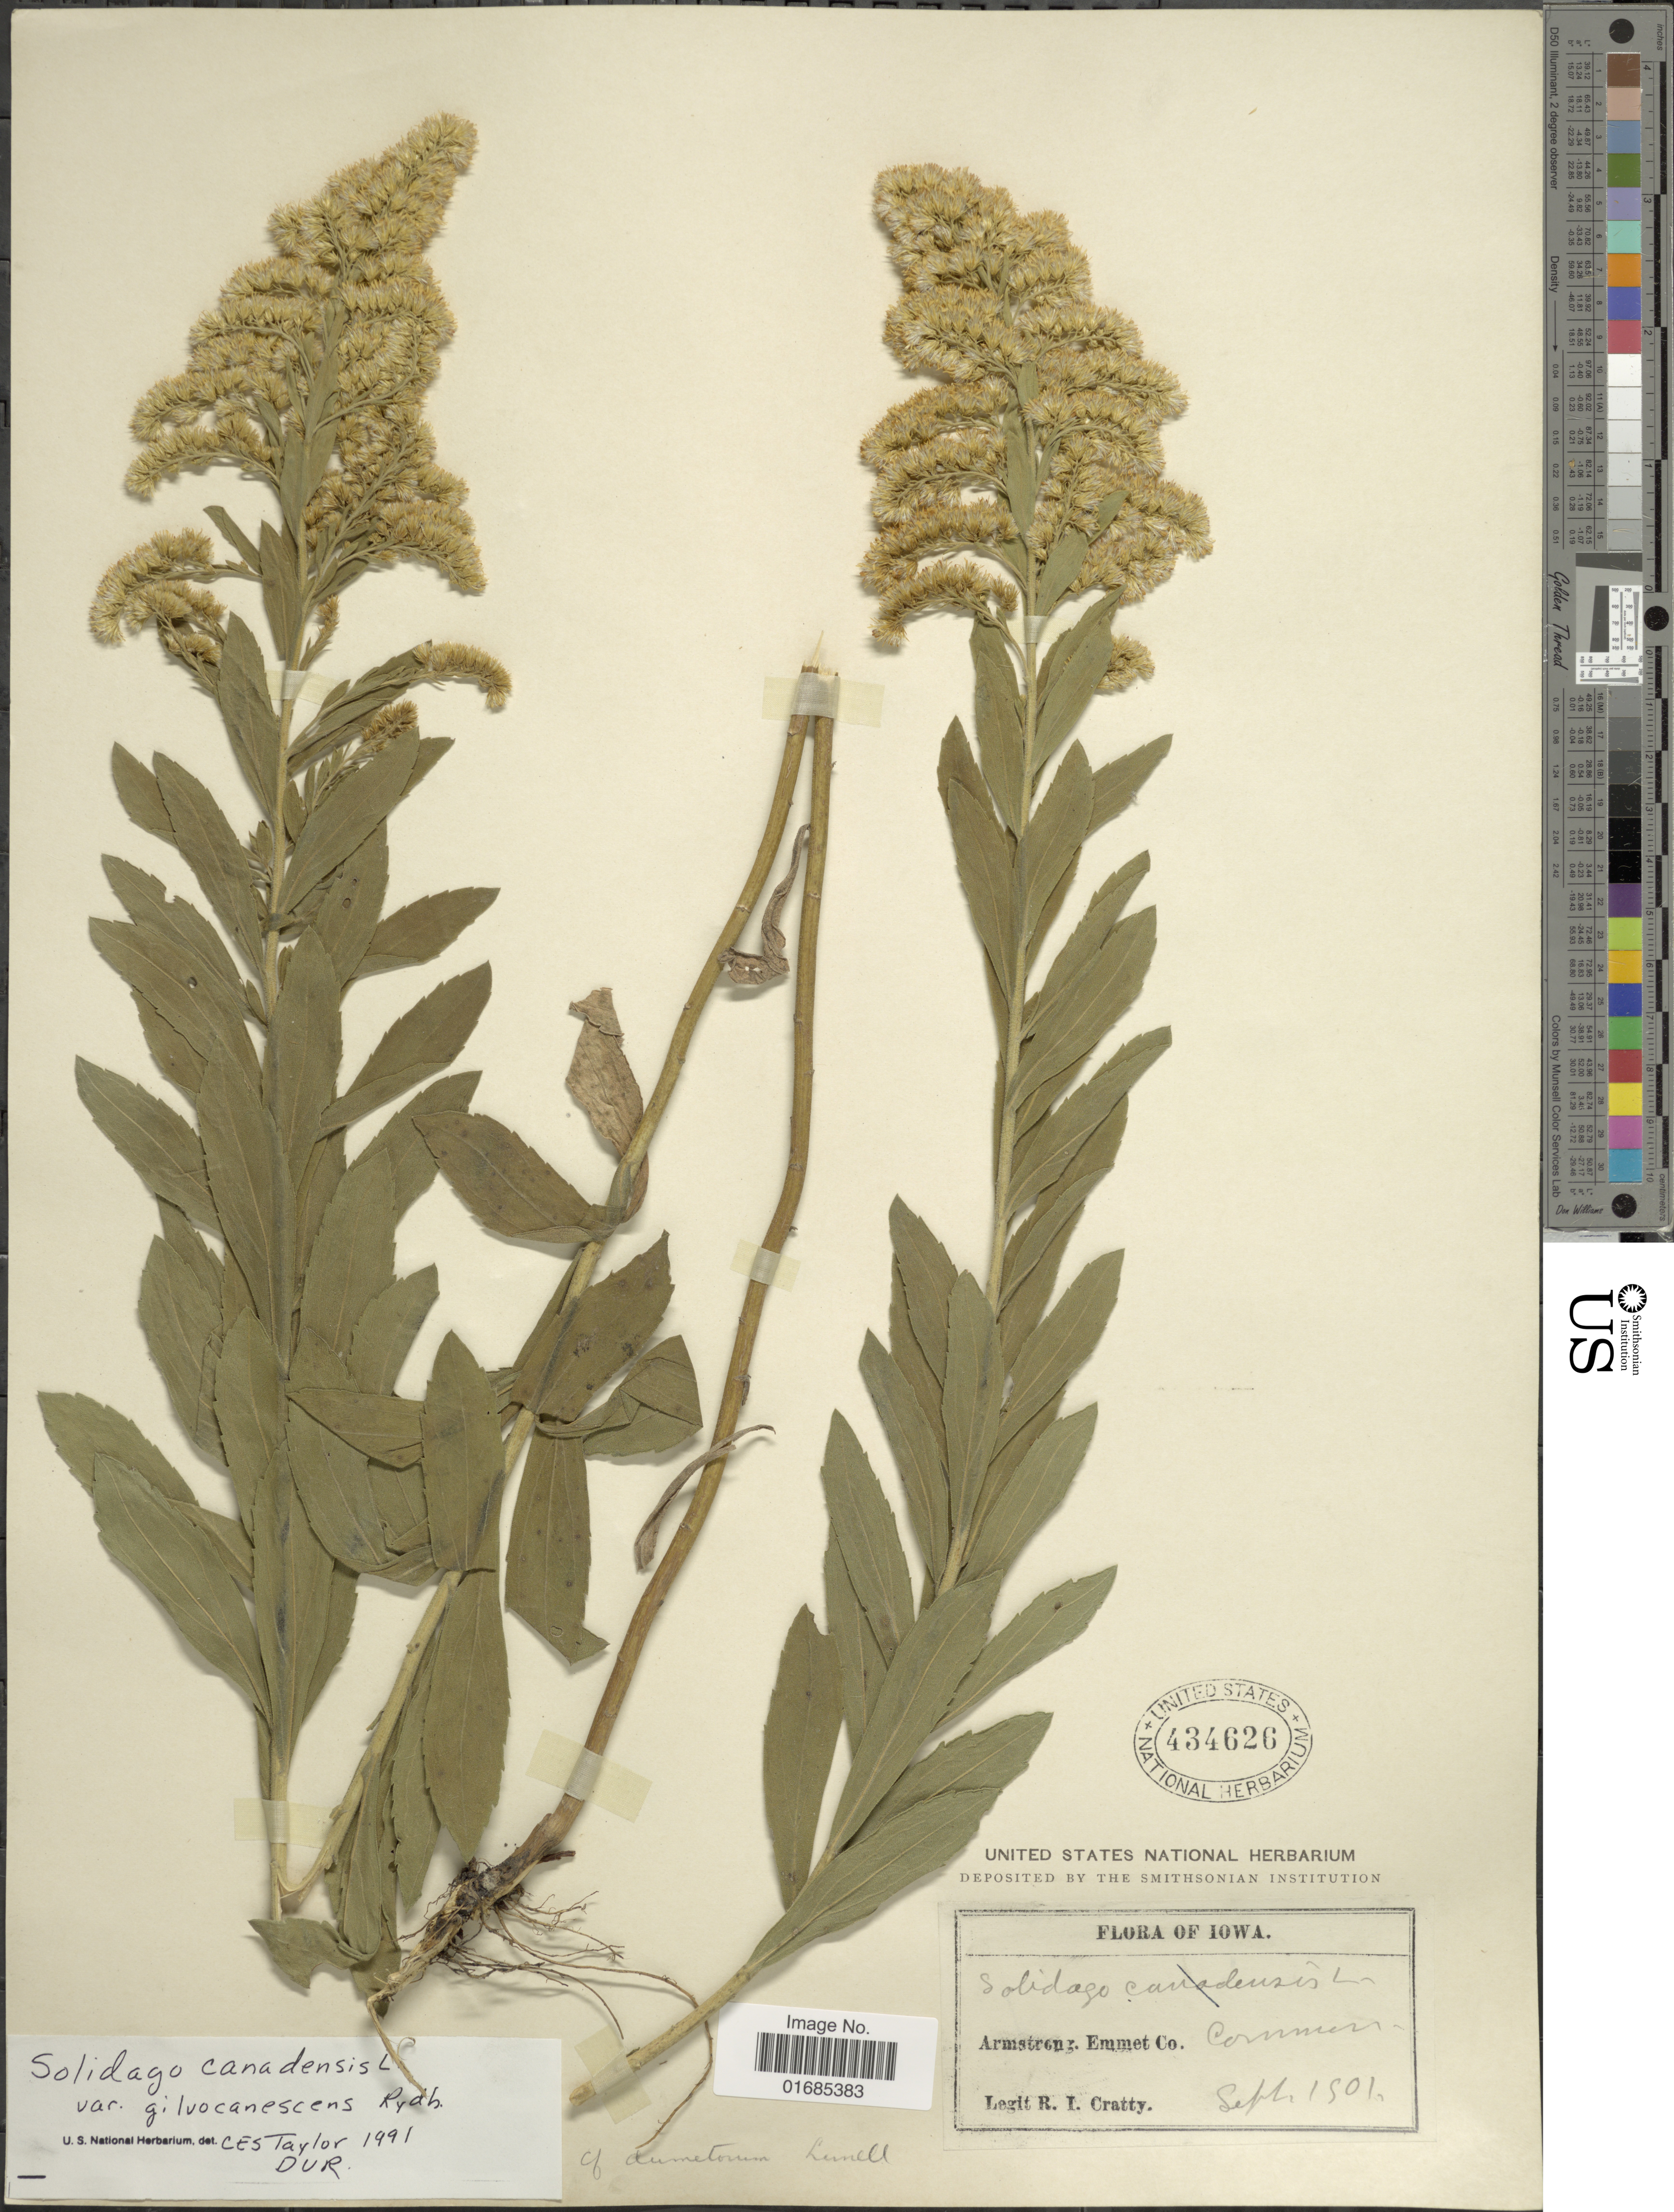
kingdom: Plantae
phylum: Tracheophyta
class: Magnoliopsida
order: Asterales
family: Asteraceae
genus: Solidago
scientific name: Solidago canadensis var. gilvocanescens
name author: Rydb.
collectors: R. Cratty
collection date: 1901-09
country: United States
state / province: Iowa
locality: Armstrong, Emmet Co., common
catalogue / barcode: US 434626